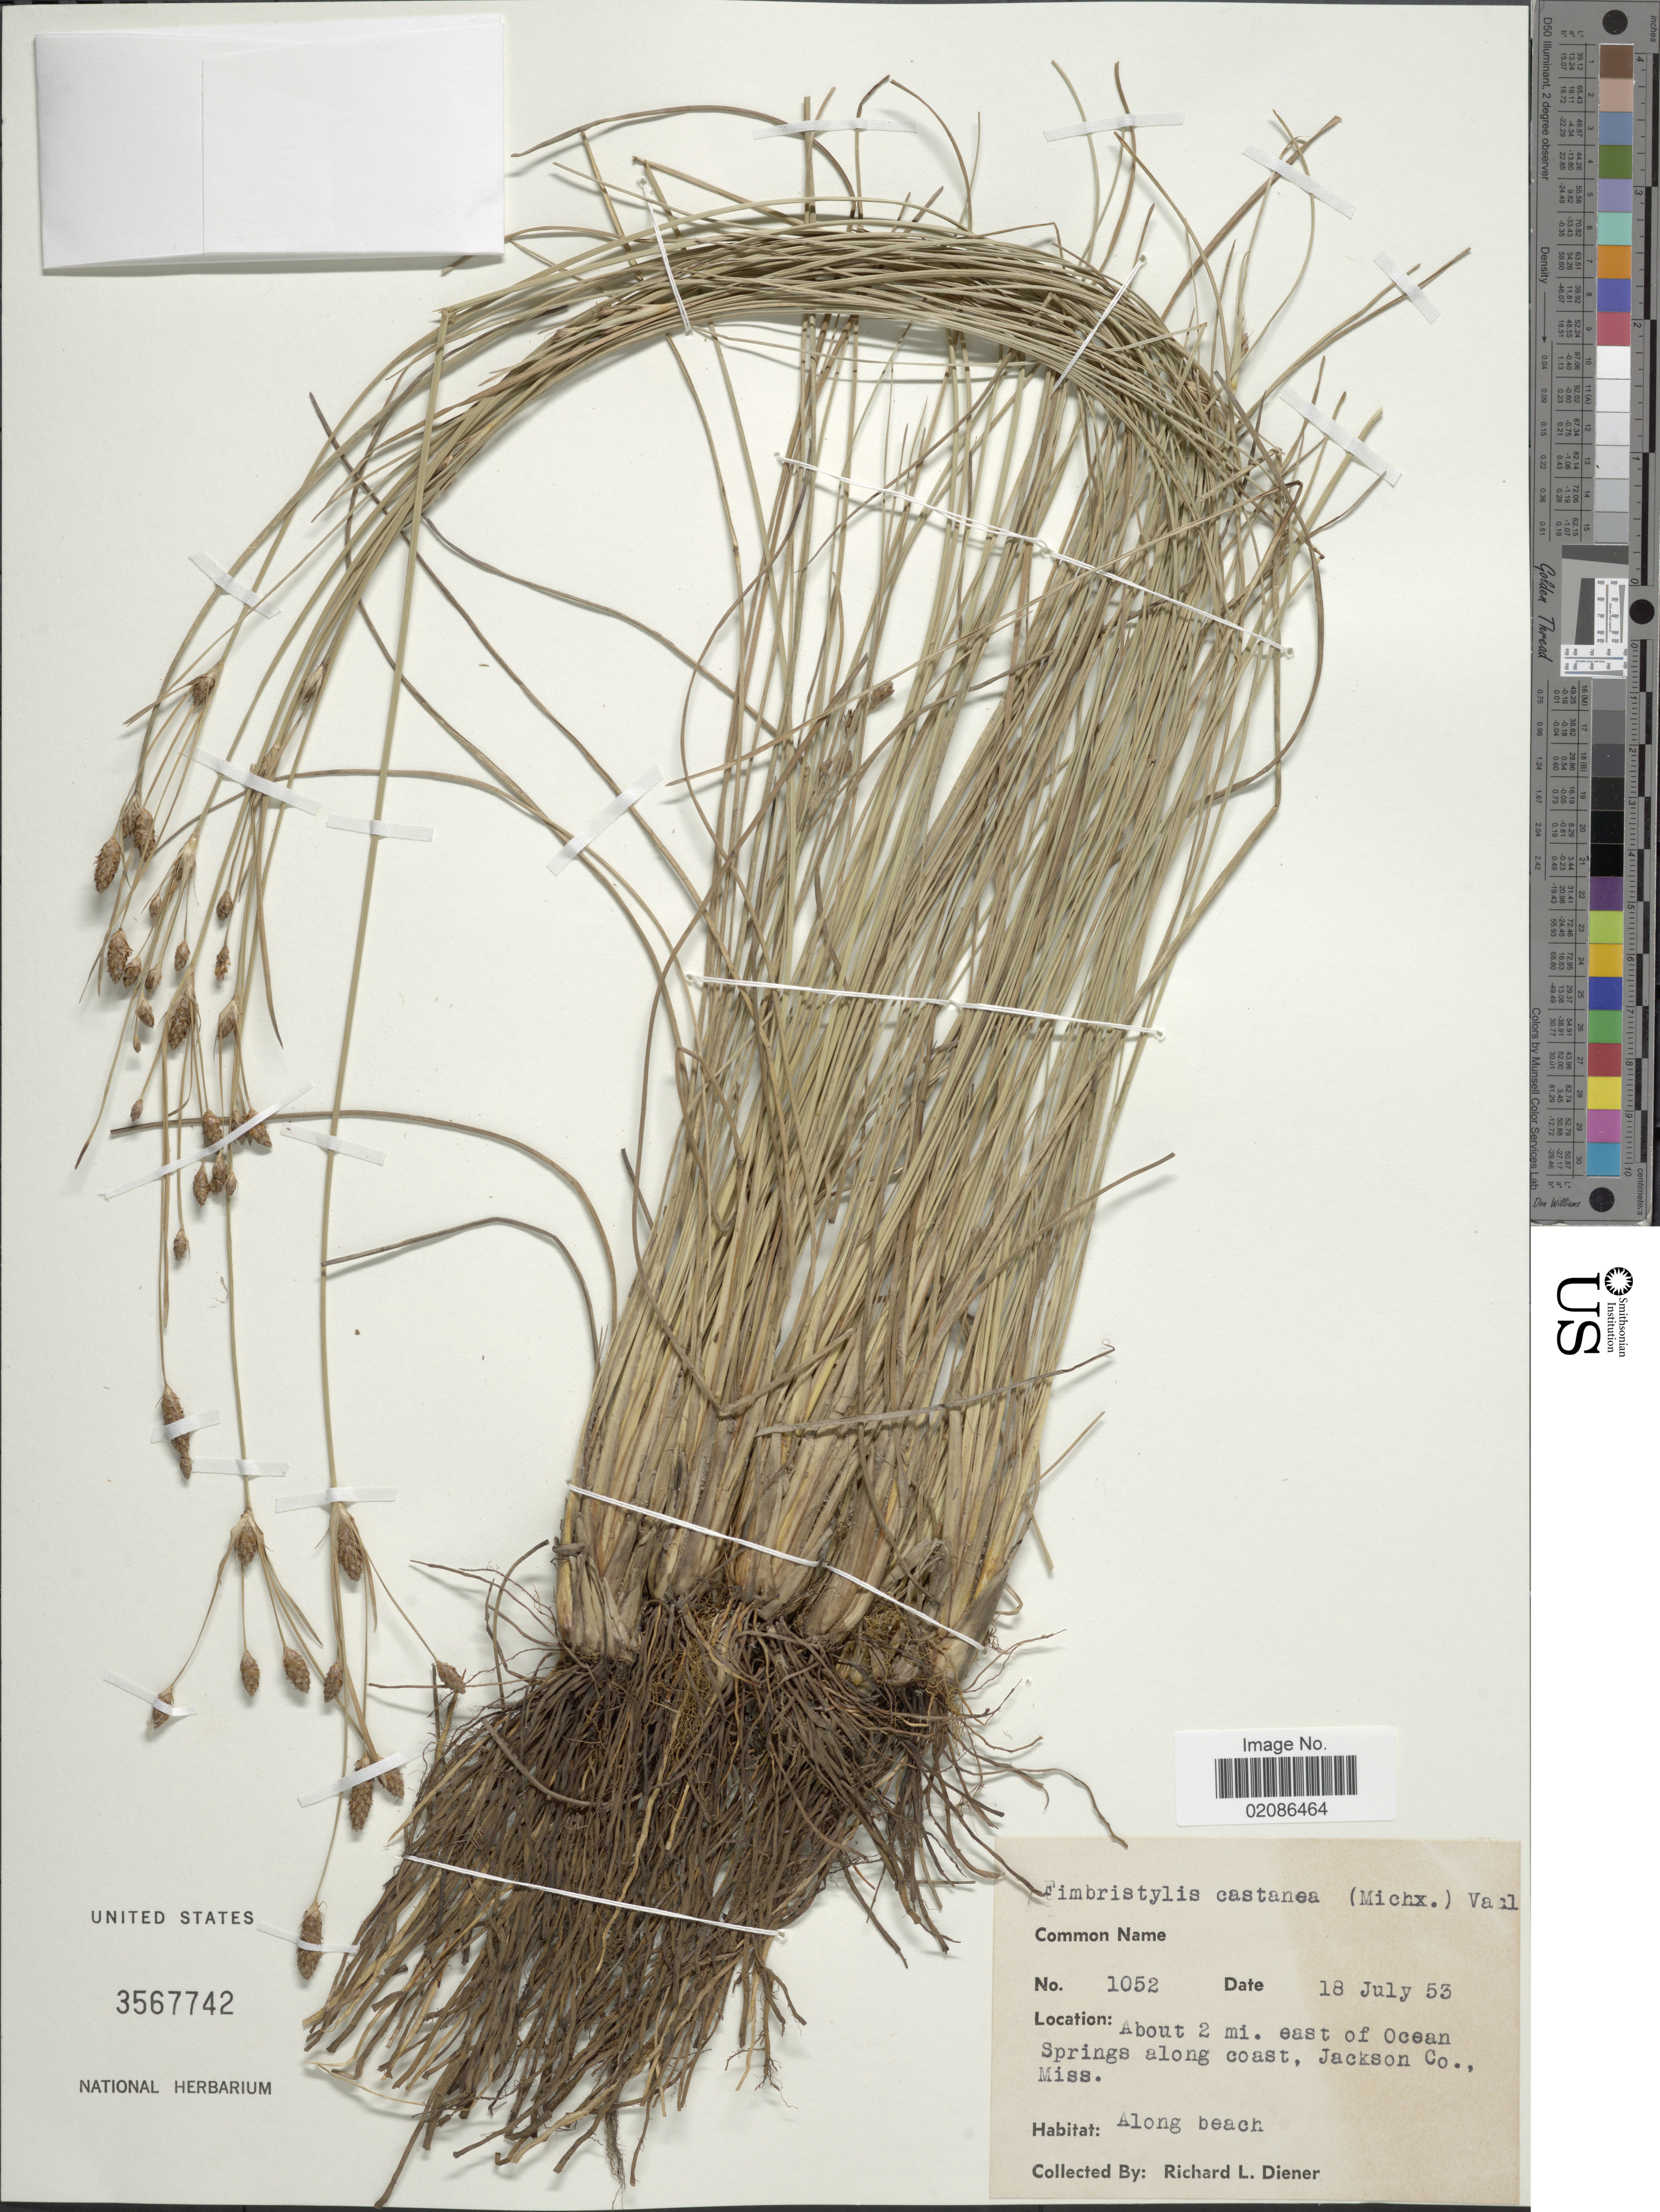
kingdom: Plantae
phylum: Tracheophyta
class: Liliopsida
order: Poales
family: Cyperaceae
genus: Fimbristylis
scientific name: Fimbristylis castanea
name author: (Michx.) Vahl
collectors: R. Diener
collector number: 1052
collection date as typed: Transcribed d/m/y: 18/7/53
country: United States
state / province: Mississippi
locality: About 2 mi east of Ocean Springs along coast, Jackson Co; Along beach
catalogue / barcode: US 3567742